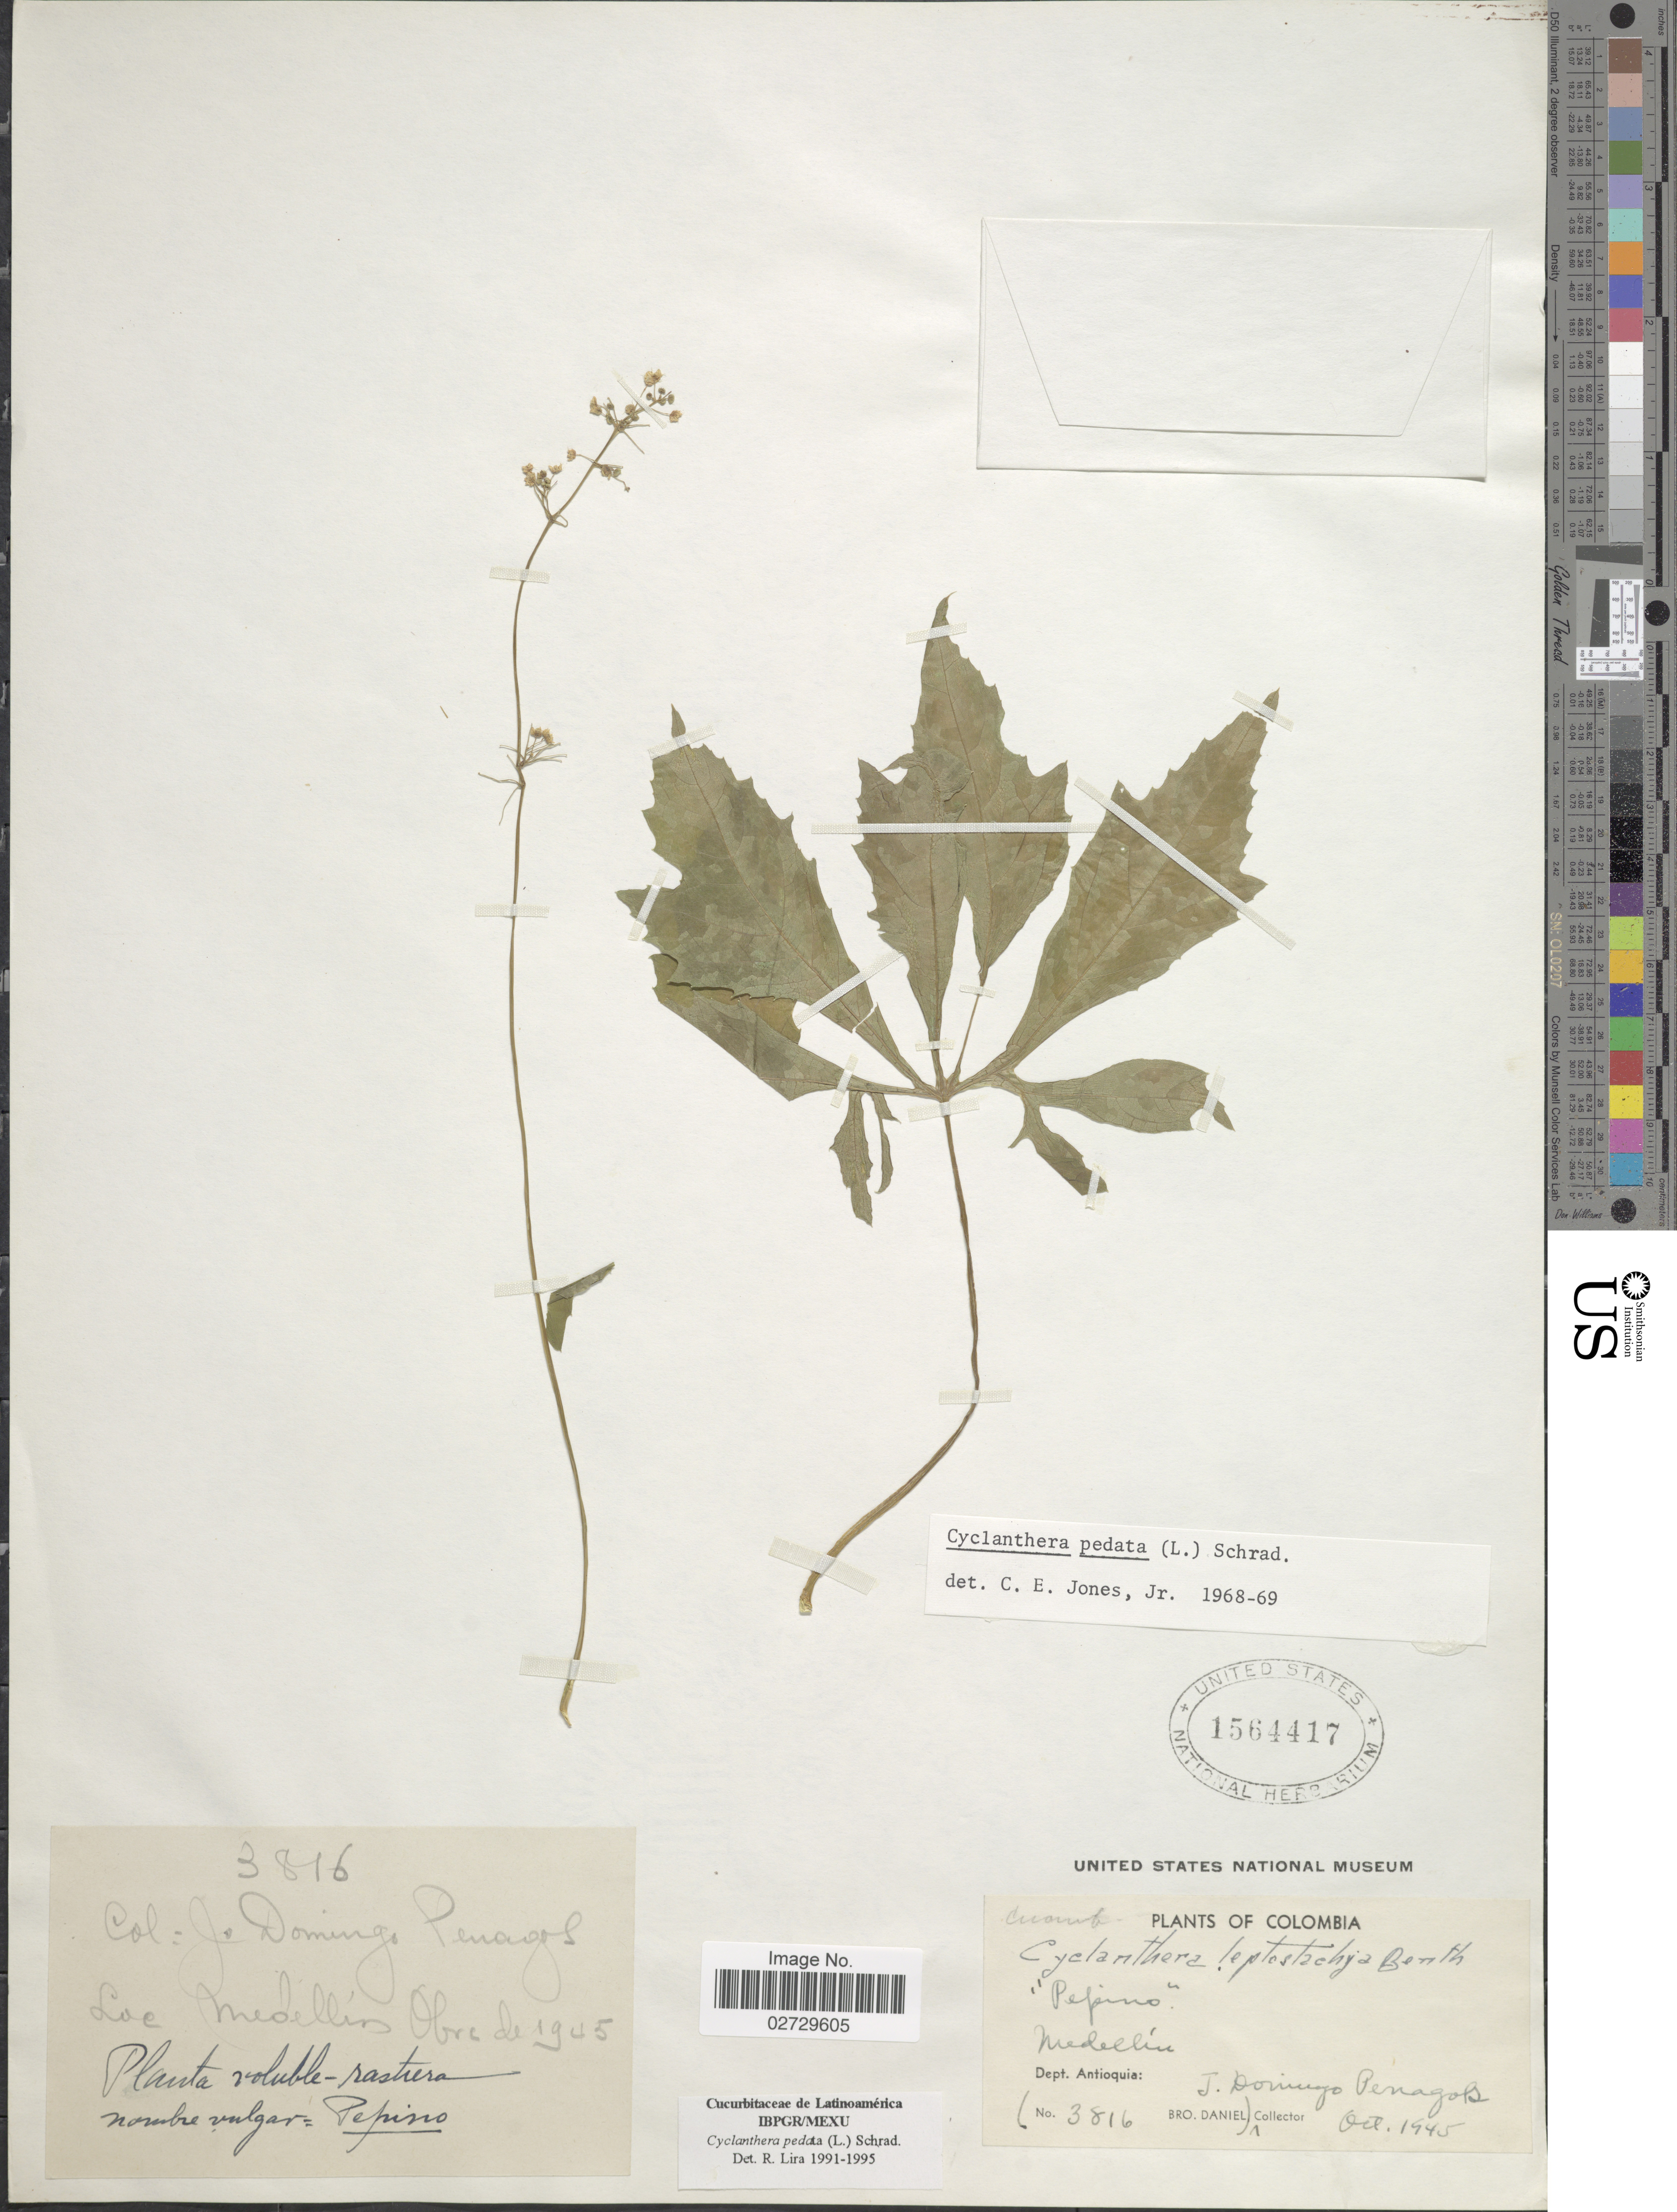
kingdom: Plantae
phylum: Tracheophyta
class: Magnoliopsida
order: Cucurbitales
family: Cucurbitaceae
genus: Cyclanthera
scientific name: Cyclanthera pedata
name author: (L.) Schrad.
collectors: Bro. Daniel & J. Domingo Penagos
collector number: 3816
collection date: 1945-10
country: Colombia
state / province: Antioquia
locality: Medellin, Dept. Antioquia:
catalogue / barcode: US 1564417